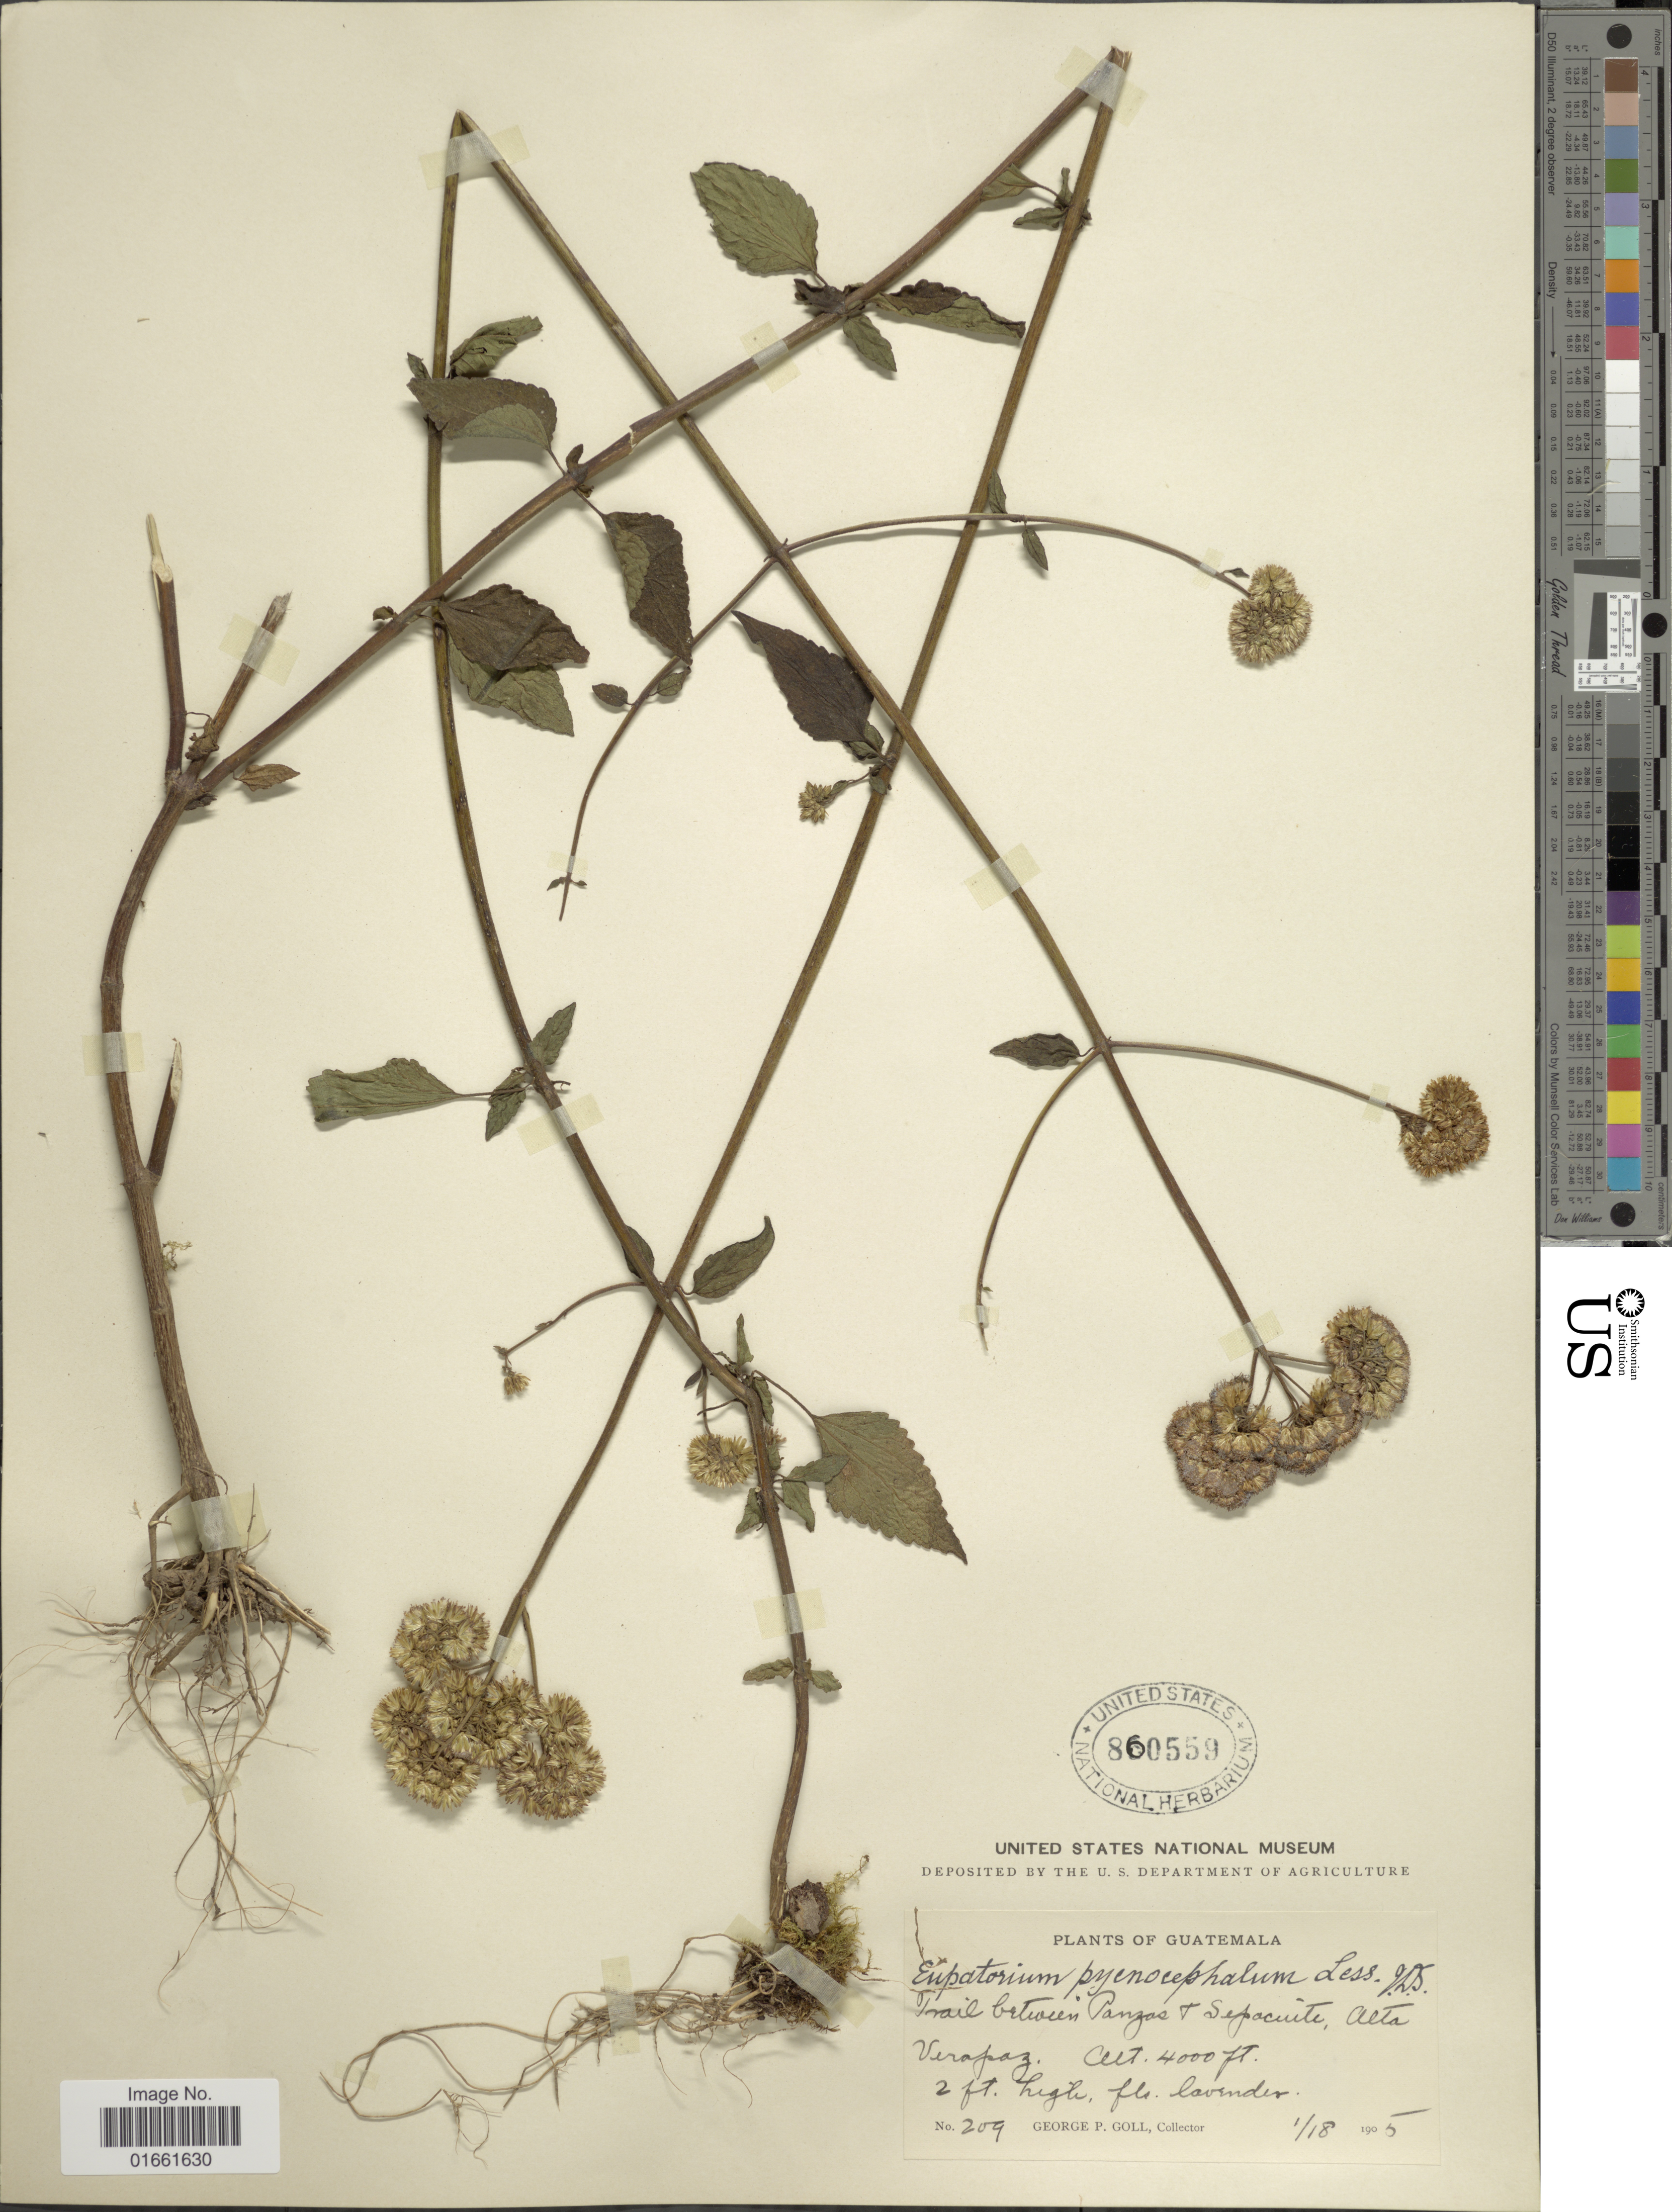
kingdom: Plantae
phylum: Tracheophyta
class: Magnoliopsida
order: Asterales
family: Asteraceae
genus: Fleischmannia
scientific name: Fleischmannia pratensis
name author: (Klatt) R.M. King & H. Rob.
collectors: G. P. Goll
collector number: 209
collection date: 1905-01-18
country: Guatemala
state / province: Alta Verapaz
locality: Trail between Pangas & Sepacuile, Alta Verapaz.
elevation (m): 1219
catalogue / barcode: US 860559